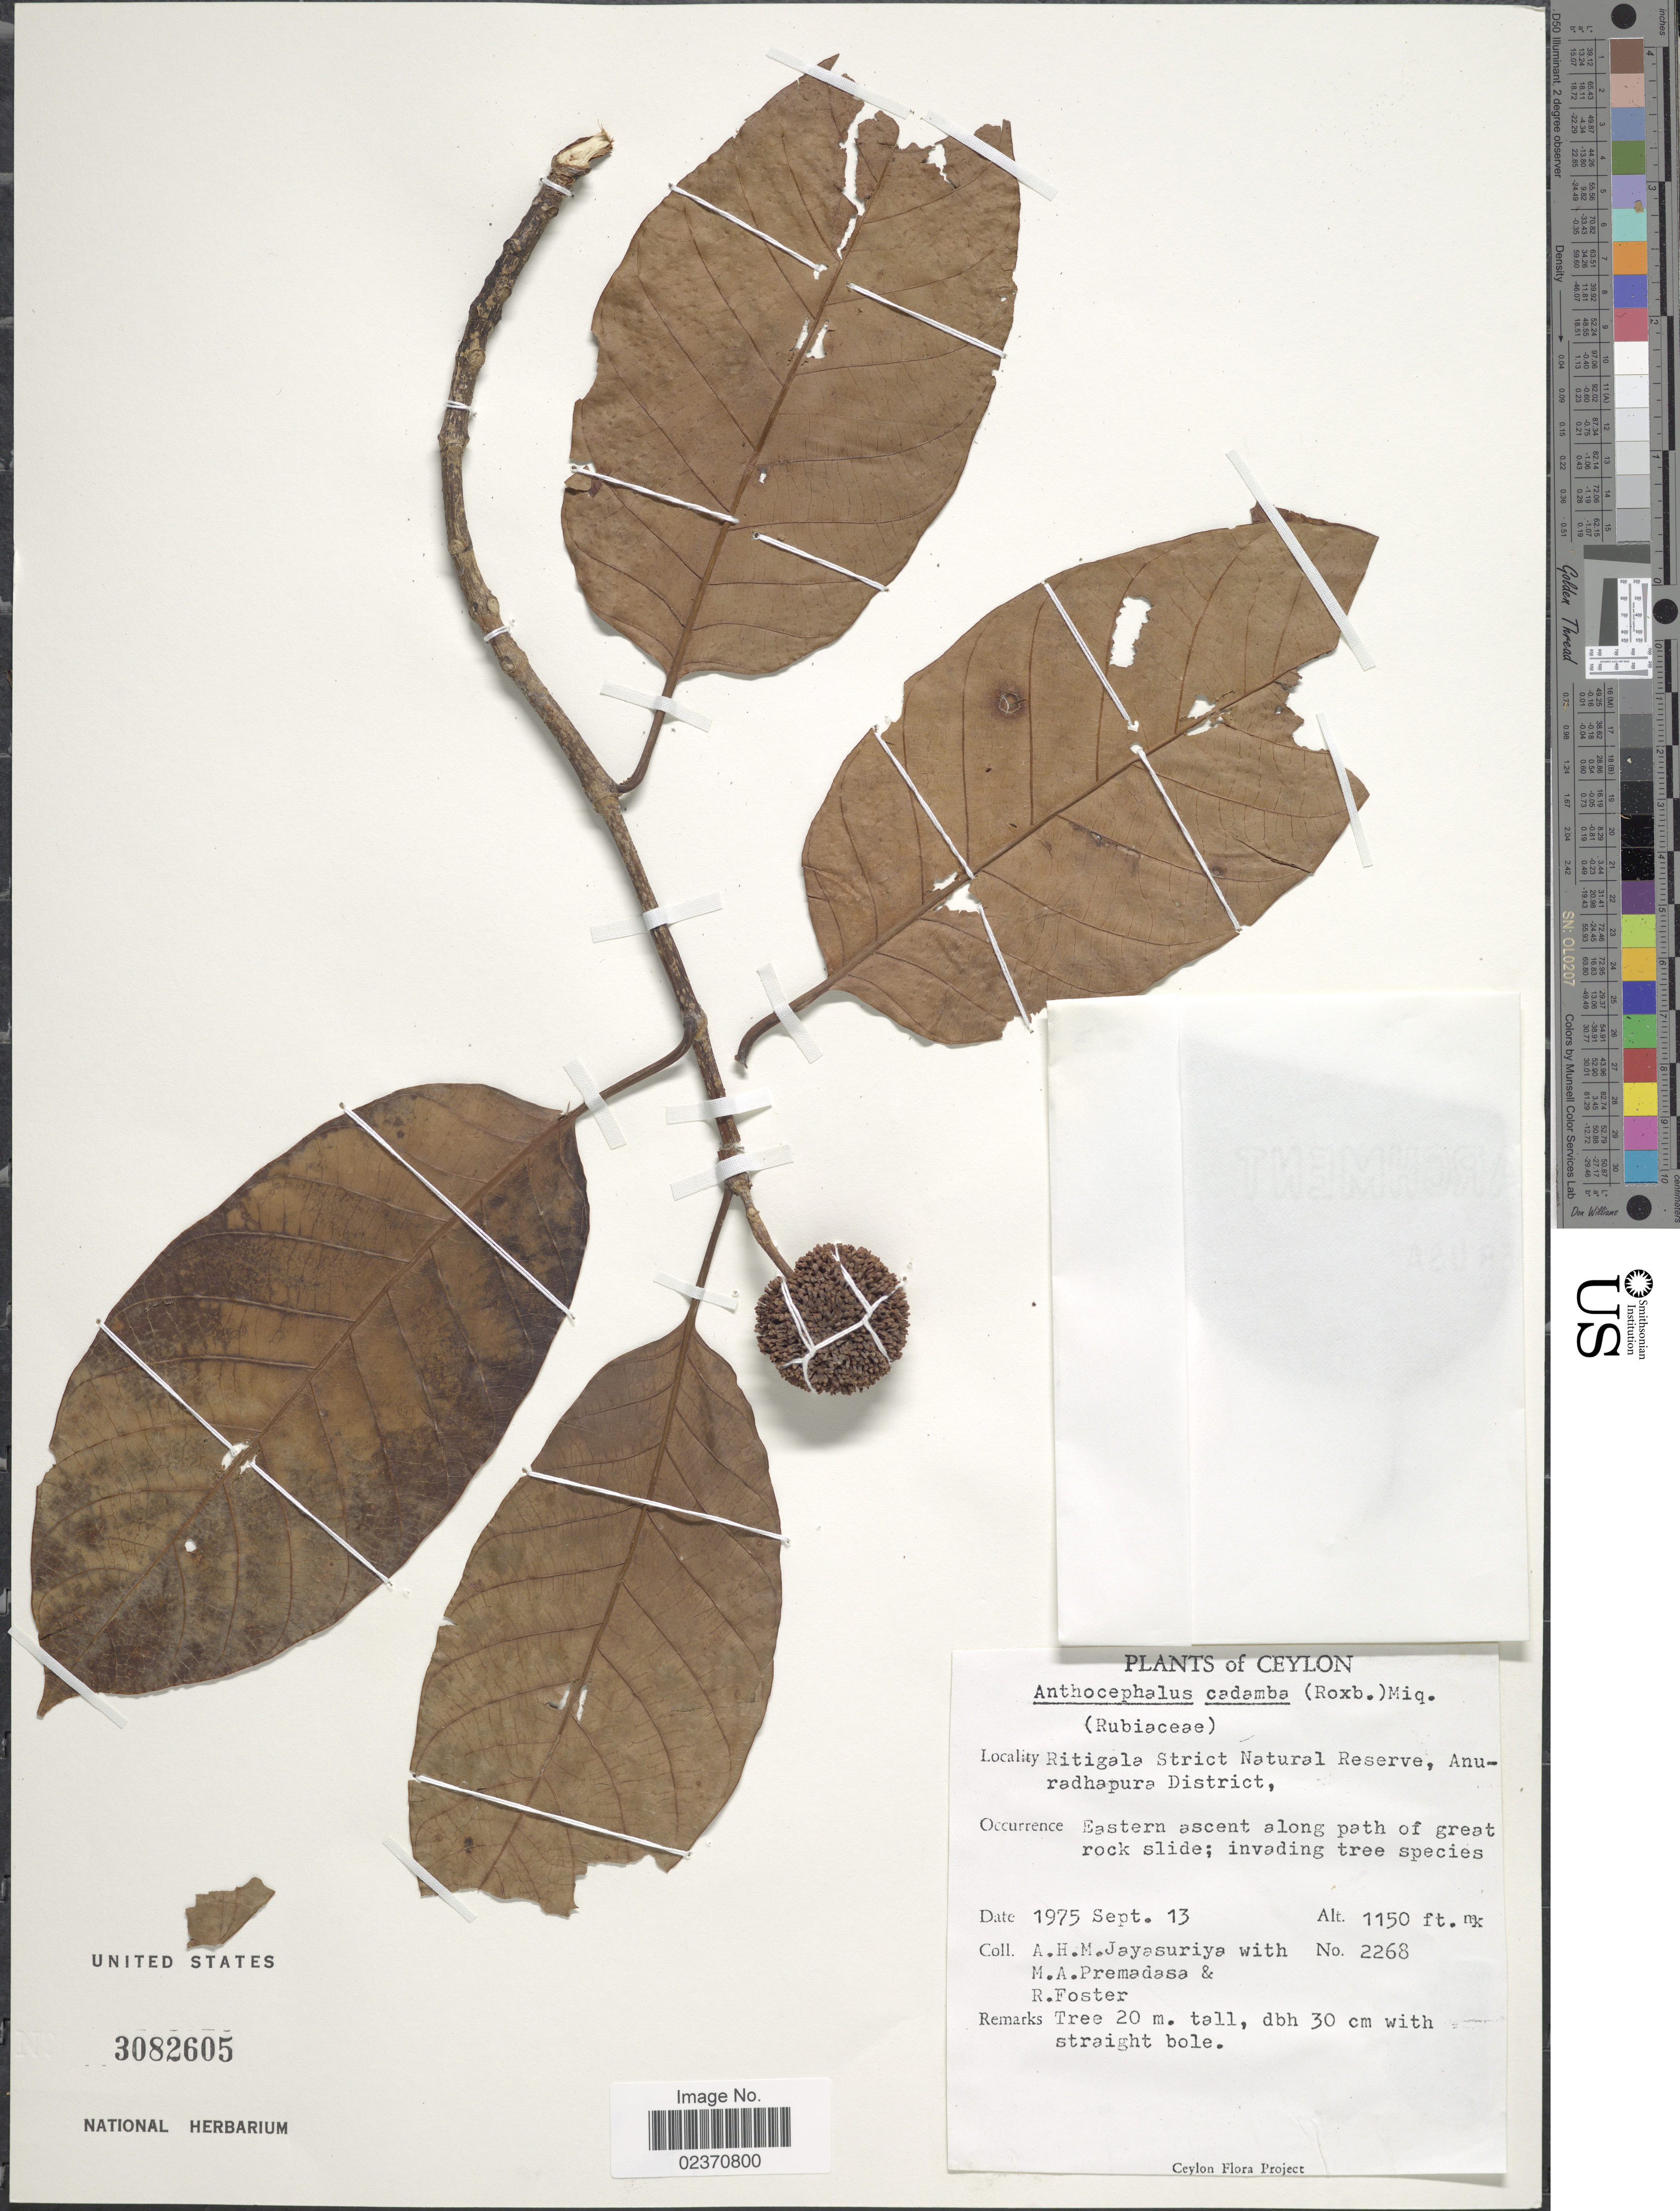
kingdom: Plantae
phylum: Tracheophyta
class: Magnoliopsida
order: Gentianales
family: Rubiaceae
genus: Neolamarckia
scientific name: Neolamarckia cadamba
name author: (Roxb.) Bosser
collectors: A. H. Jayasuriya, M. Premadasa & R. Foster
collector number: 2268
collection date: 1975-09-13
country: Sri Lanka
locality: Ceylon, Ritigala Strict Natural Reserve, Anuradhapura District, Eastern ascent along path of great rock slide.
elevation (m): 351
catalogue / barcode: US 3082605